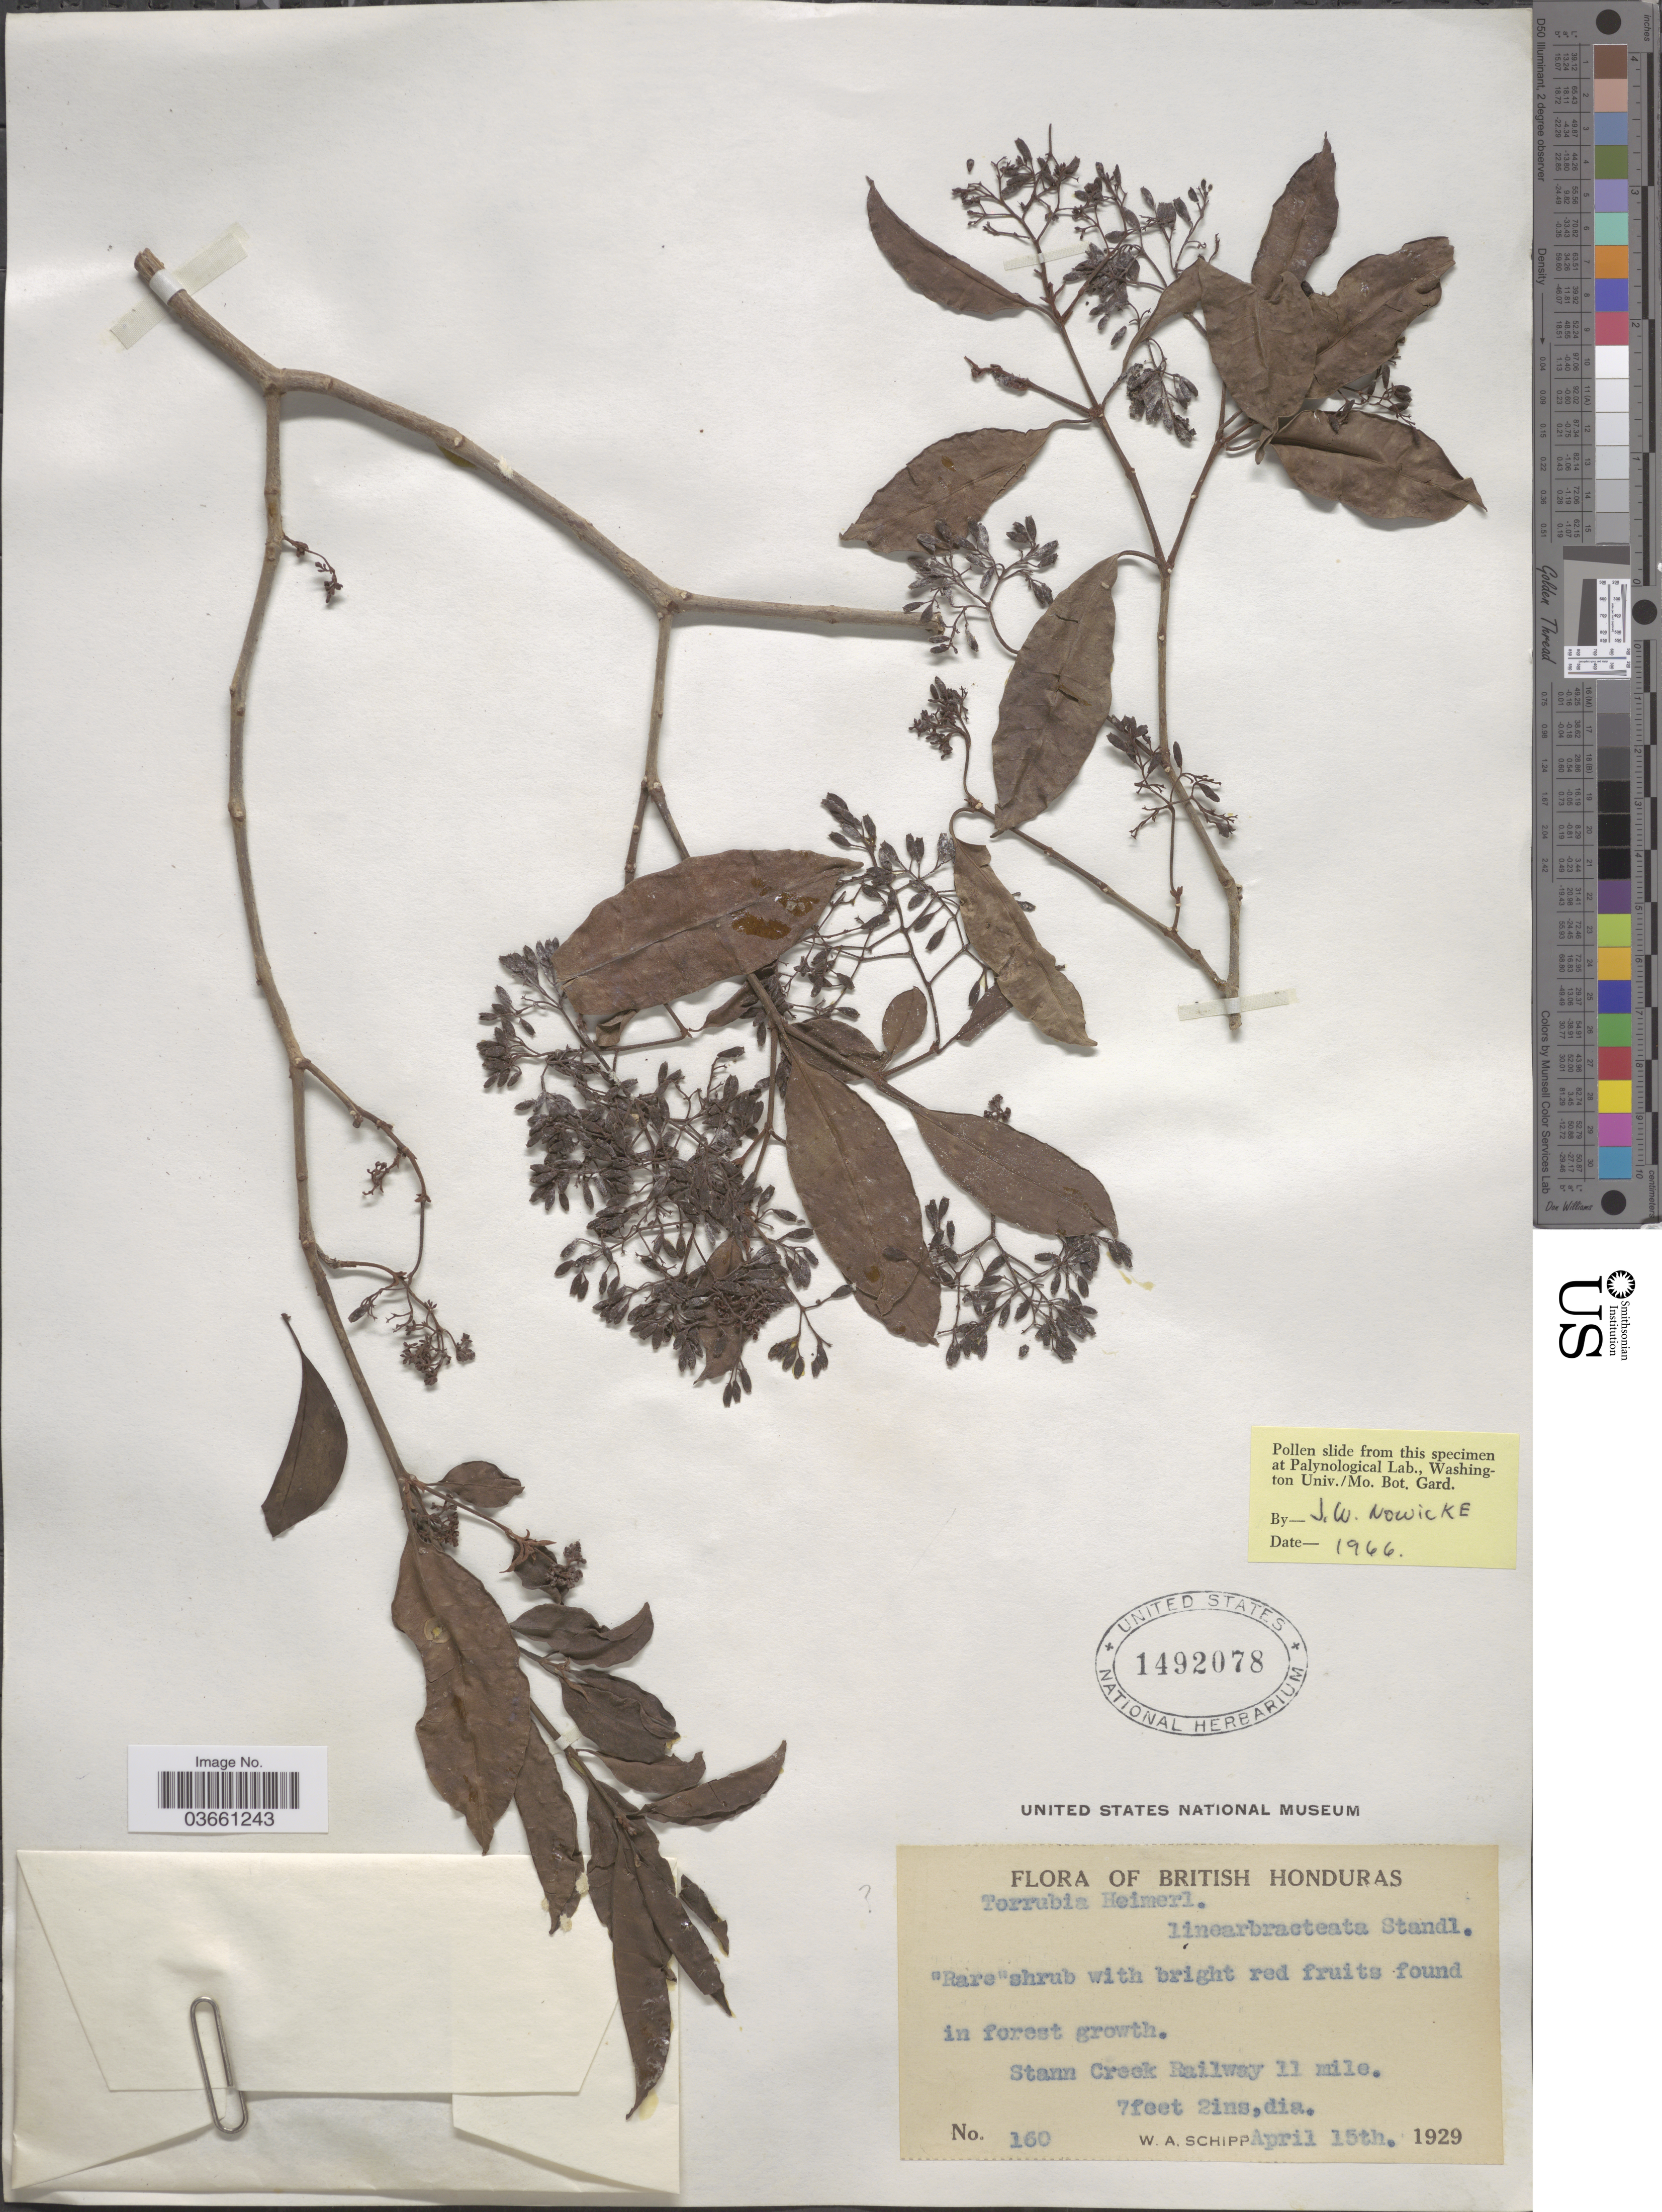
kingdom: Plantae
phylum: Tracheophyta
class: Magnoliopsida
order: Caryophyllales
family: Nyctaginaceae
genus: Guapira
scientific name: Guapira costaricana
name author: (Standl.) Woodson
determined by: Strong, Mark T., (BOT), Smithsonian Institution - National Museum of Natural History (UNITED STATES)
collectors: W. Schipp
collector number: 160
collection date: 1929-04-15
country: Belize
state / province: Stann Creek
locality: British Honduras. Stann Creek Railway 11 mile.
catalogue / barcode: US 1492078